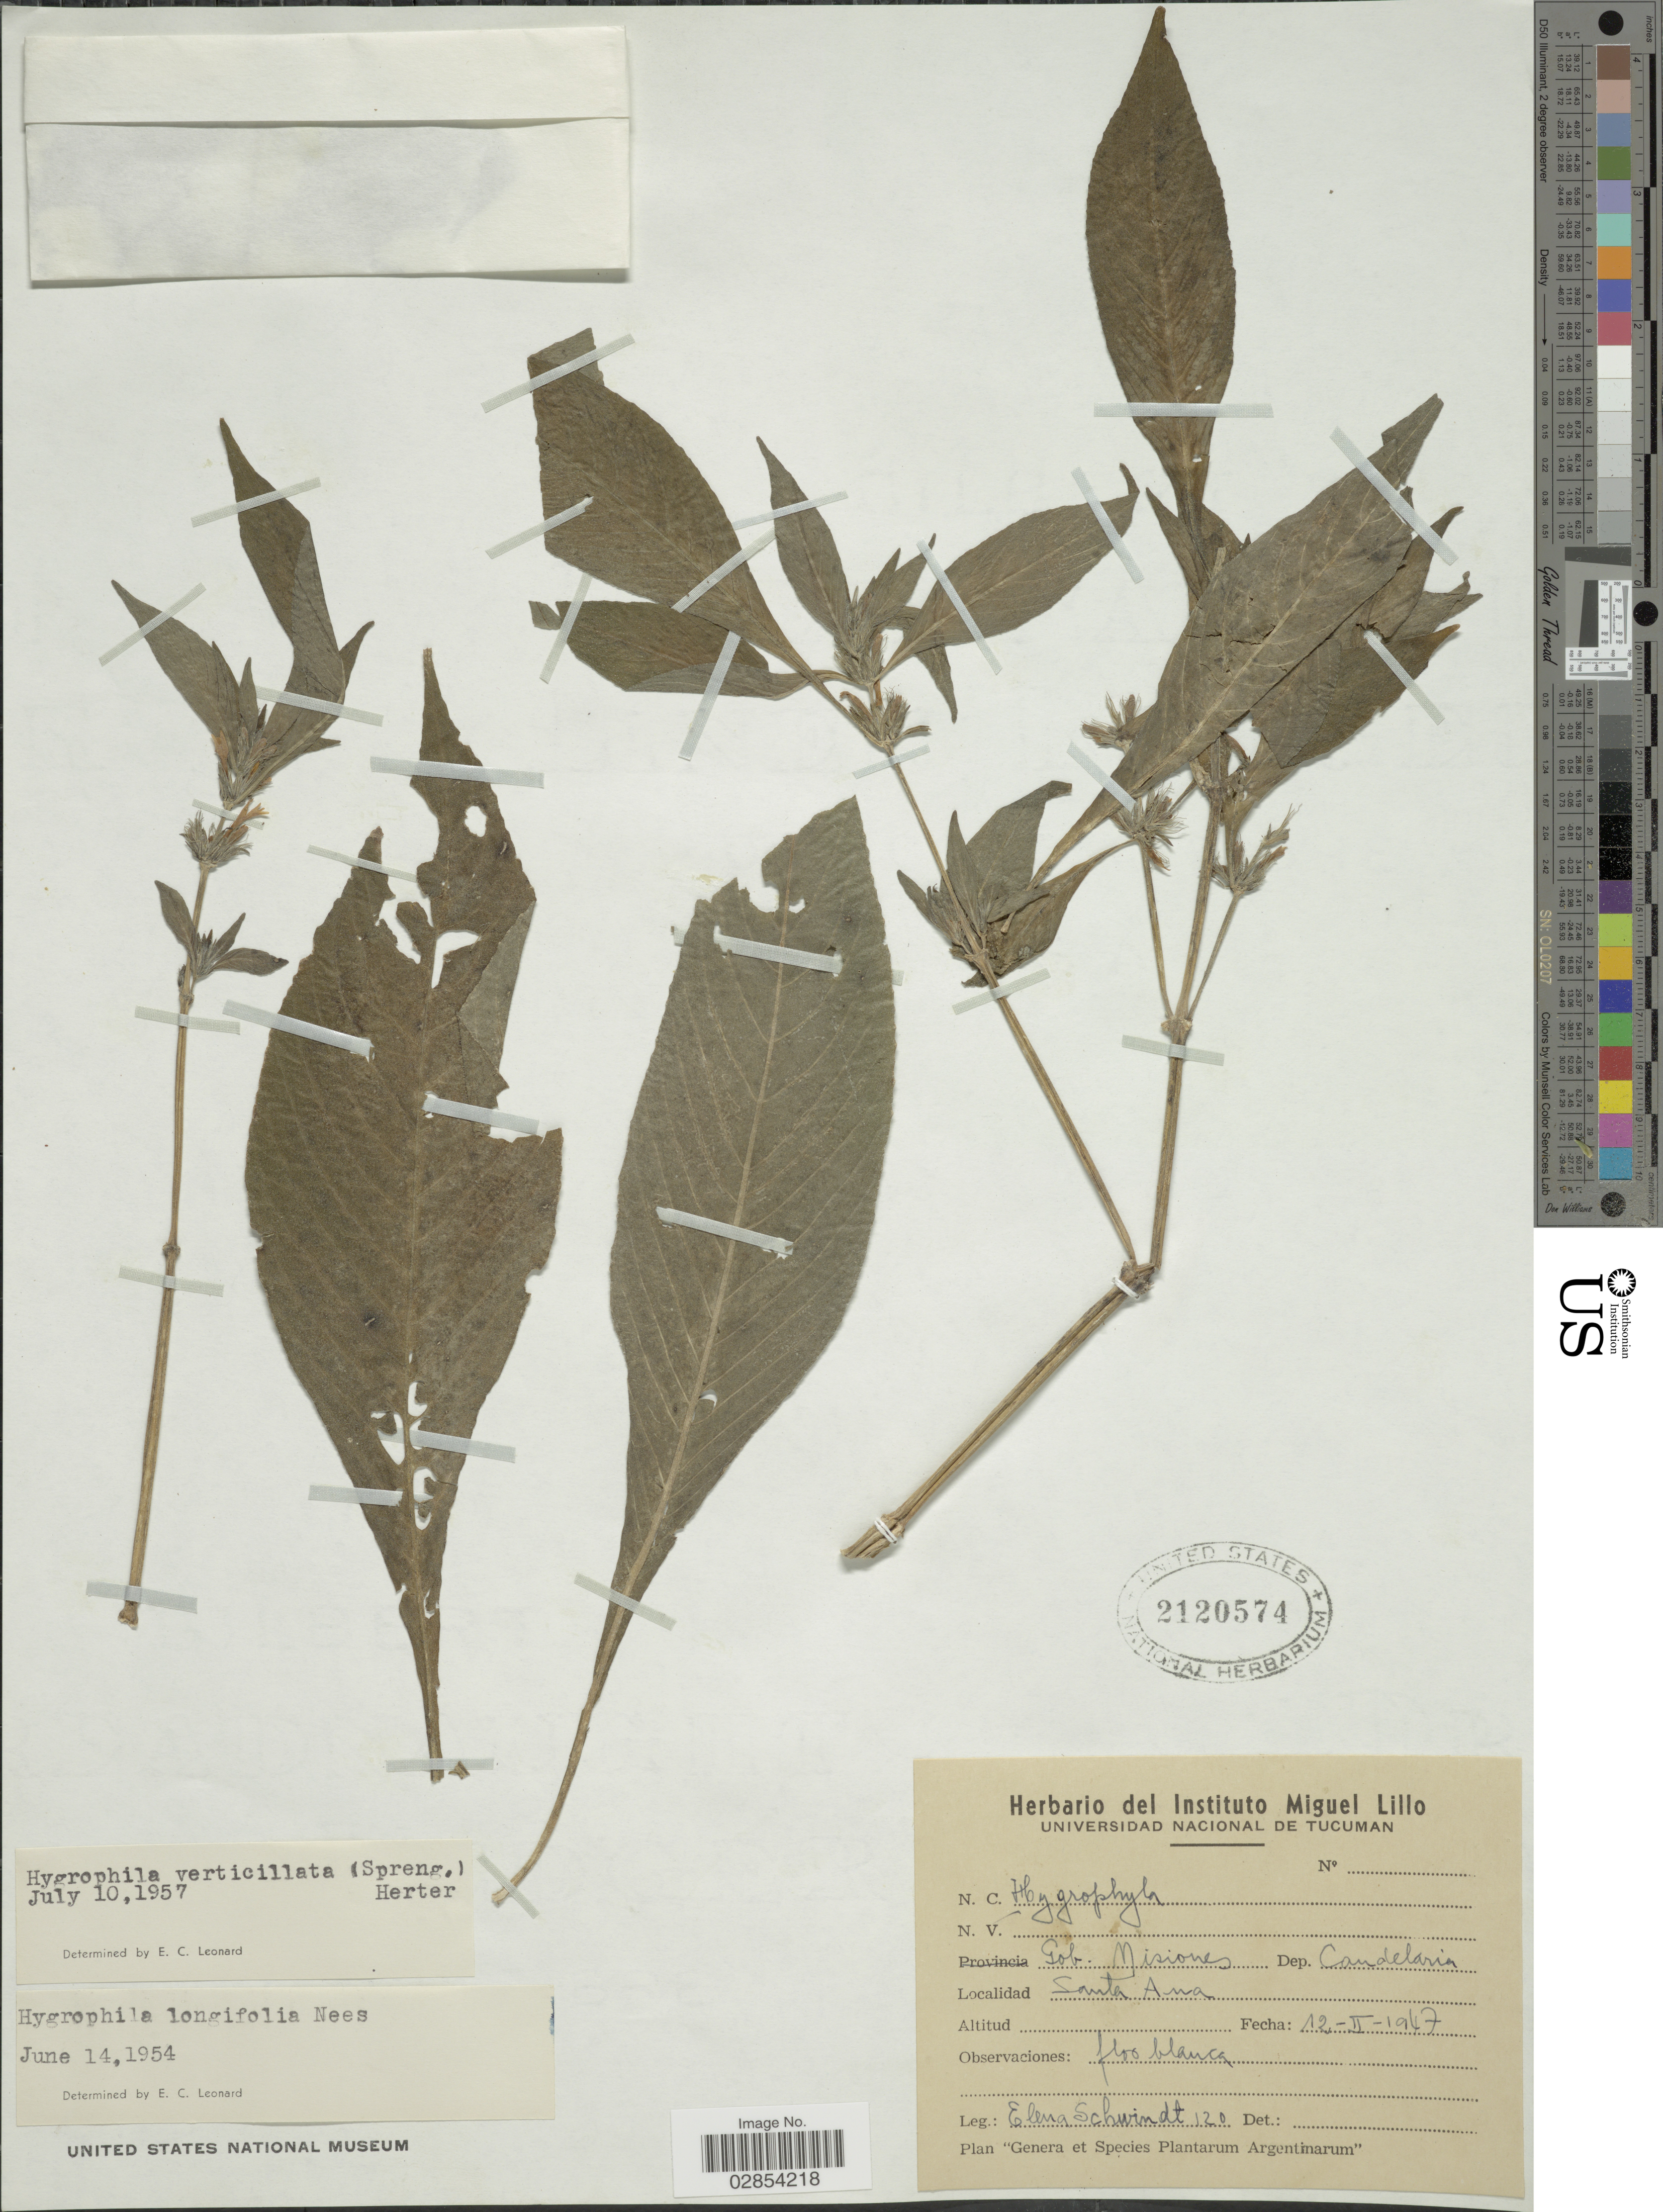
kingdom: Plantae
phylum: Tracheophyta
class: Magnoliopsida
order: Lamiales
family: Acanthaceae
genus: Hygrophila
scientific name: Hygrophila verticillata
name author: (Spreng.) Herter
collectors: E. Schwindt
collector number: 120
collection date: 1947-02-12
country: Argentina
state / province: Misiones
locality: Gob. Misiones. Dep. Candelaria. Santa Ana.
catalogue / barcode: US 2120574